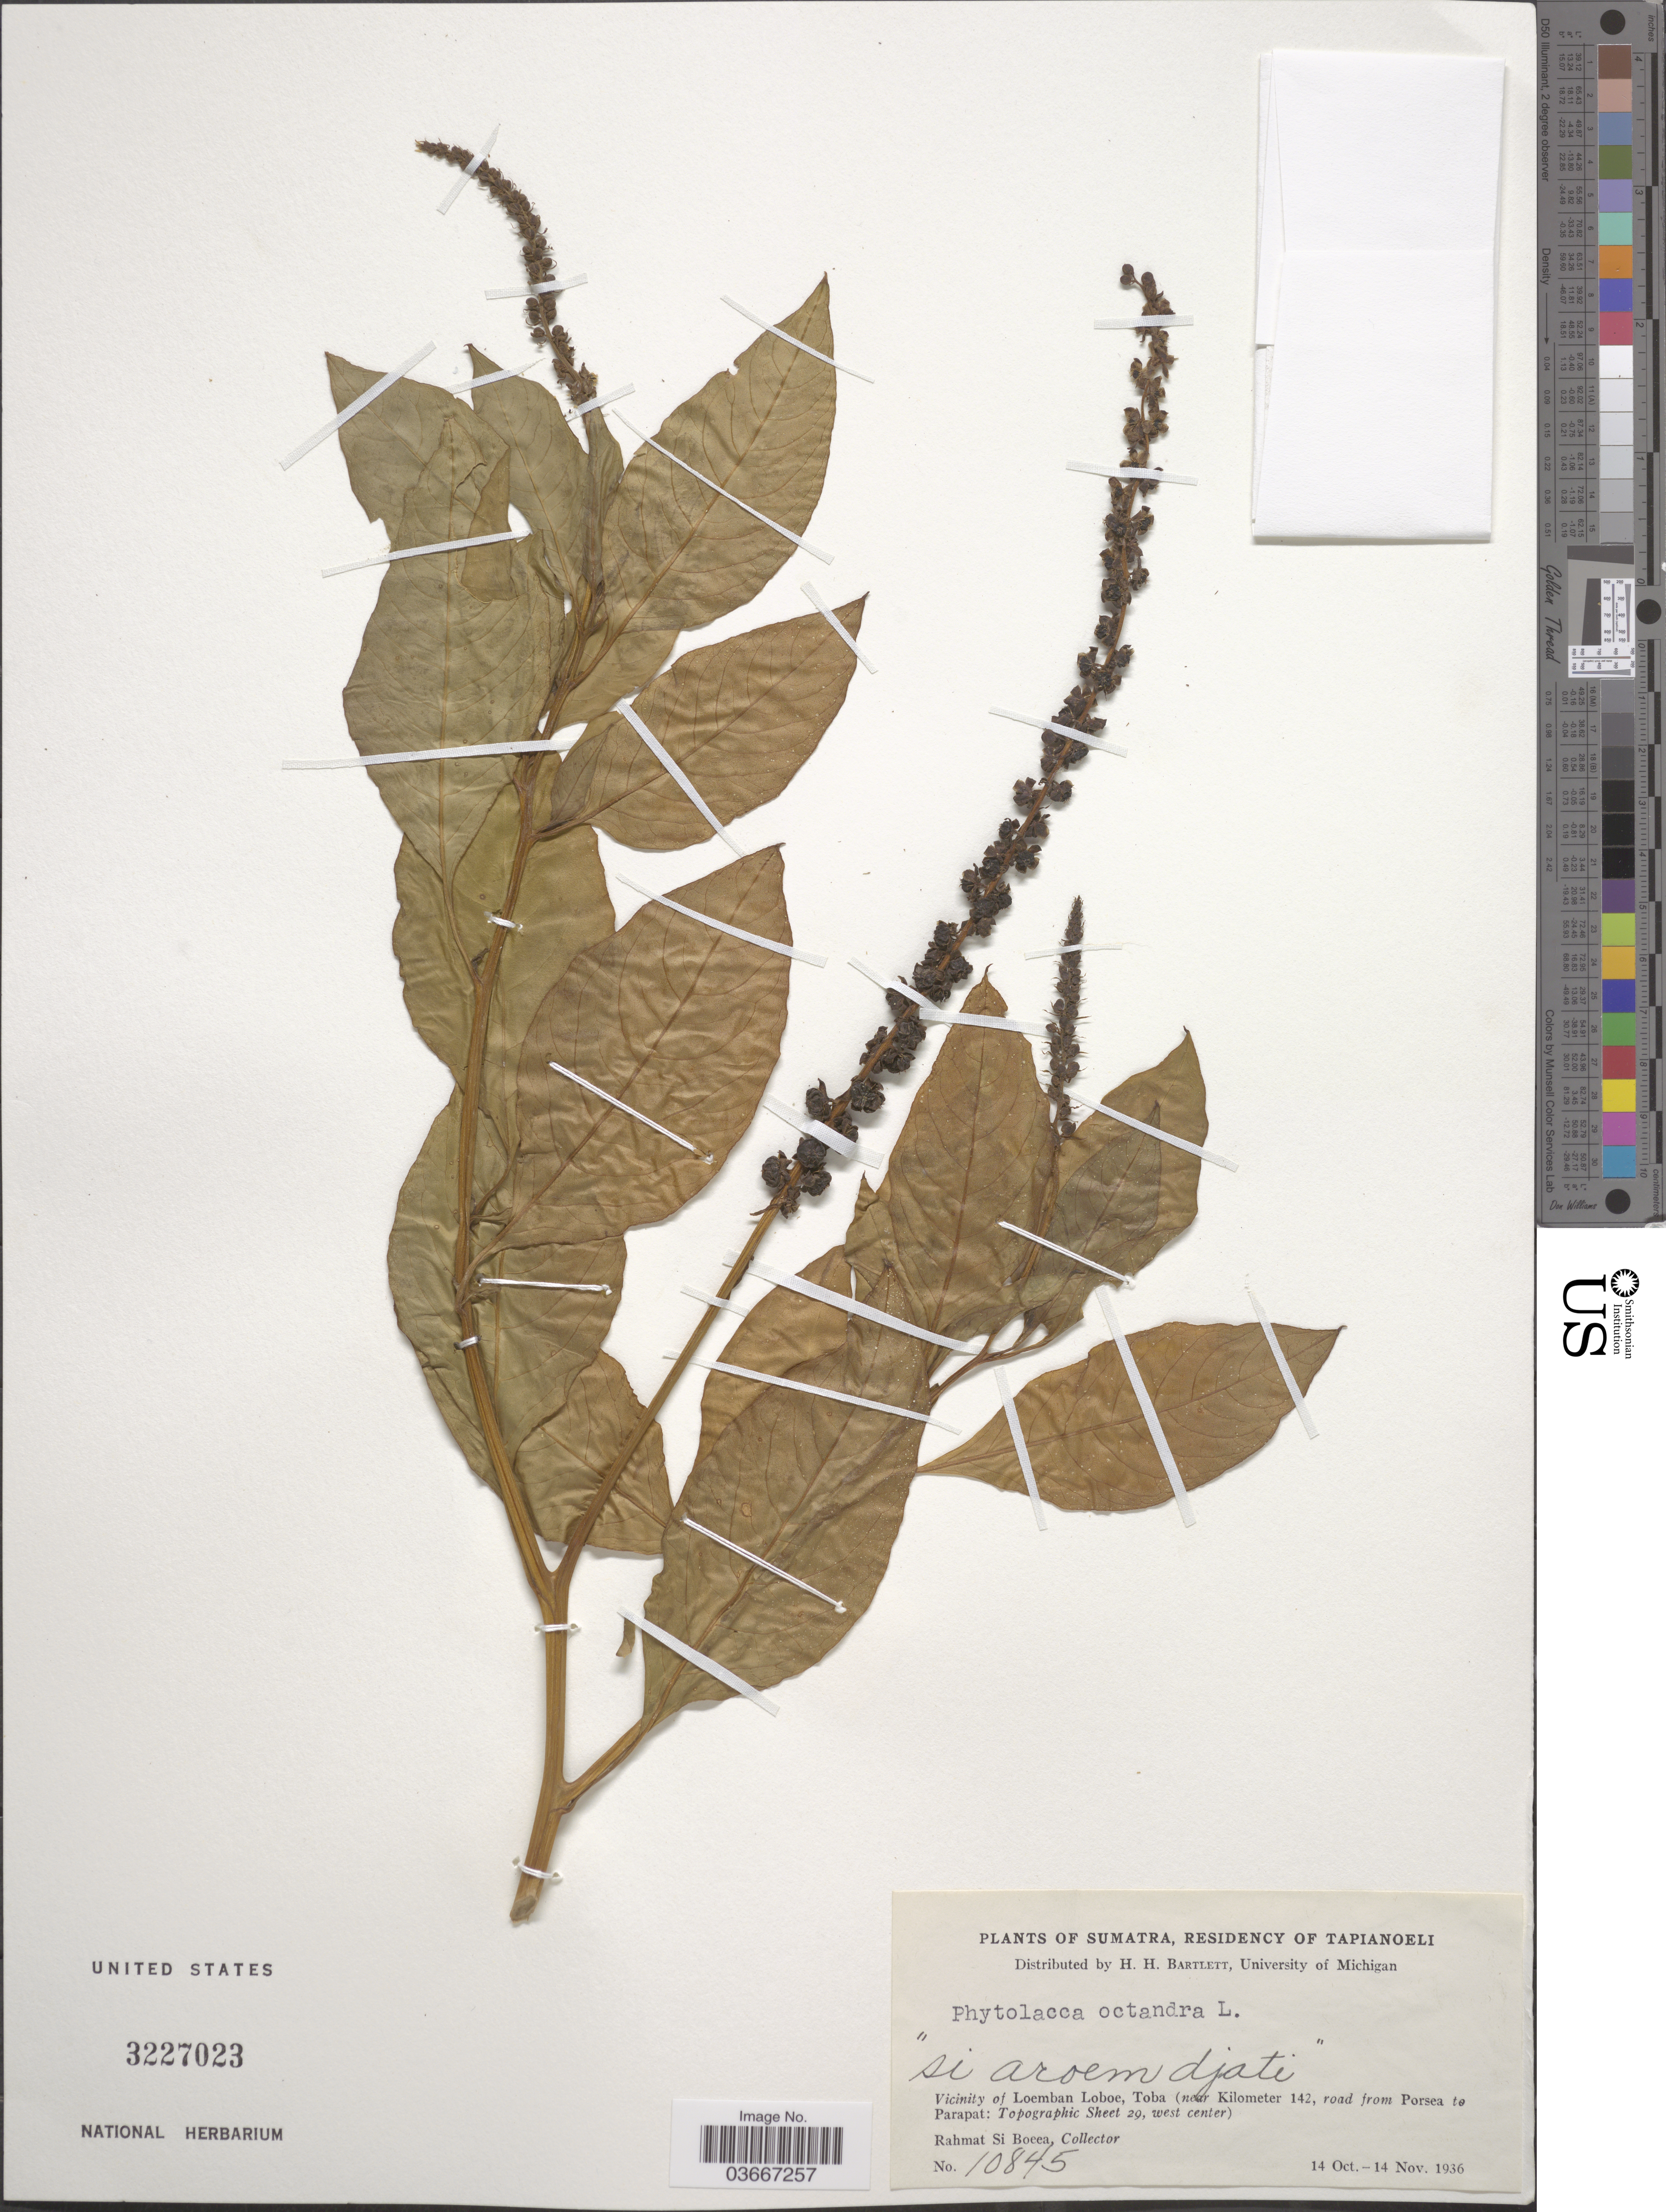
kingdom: Plantae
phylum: Tracheophyta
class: Magnoliopsida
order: Caryophyllales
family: Phytolaccaceae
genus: Phytolacca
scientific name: Phytolacca octandra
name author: L.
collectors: Rahmat Si Boeea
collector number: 10845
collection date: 1936-10-14/1936-11-14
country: Indonesia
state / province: Sumatra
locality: Residency of Tapianoeli. Vicinity of Loemban Loboe, Toba (near Kilometer 142, road from Porsea to Parapat: Topographic Sheet 29, west center).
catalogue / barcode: US 3227023